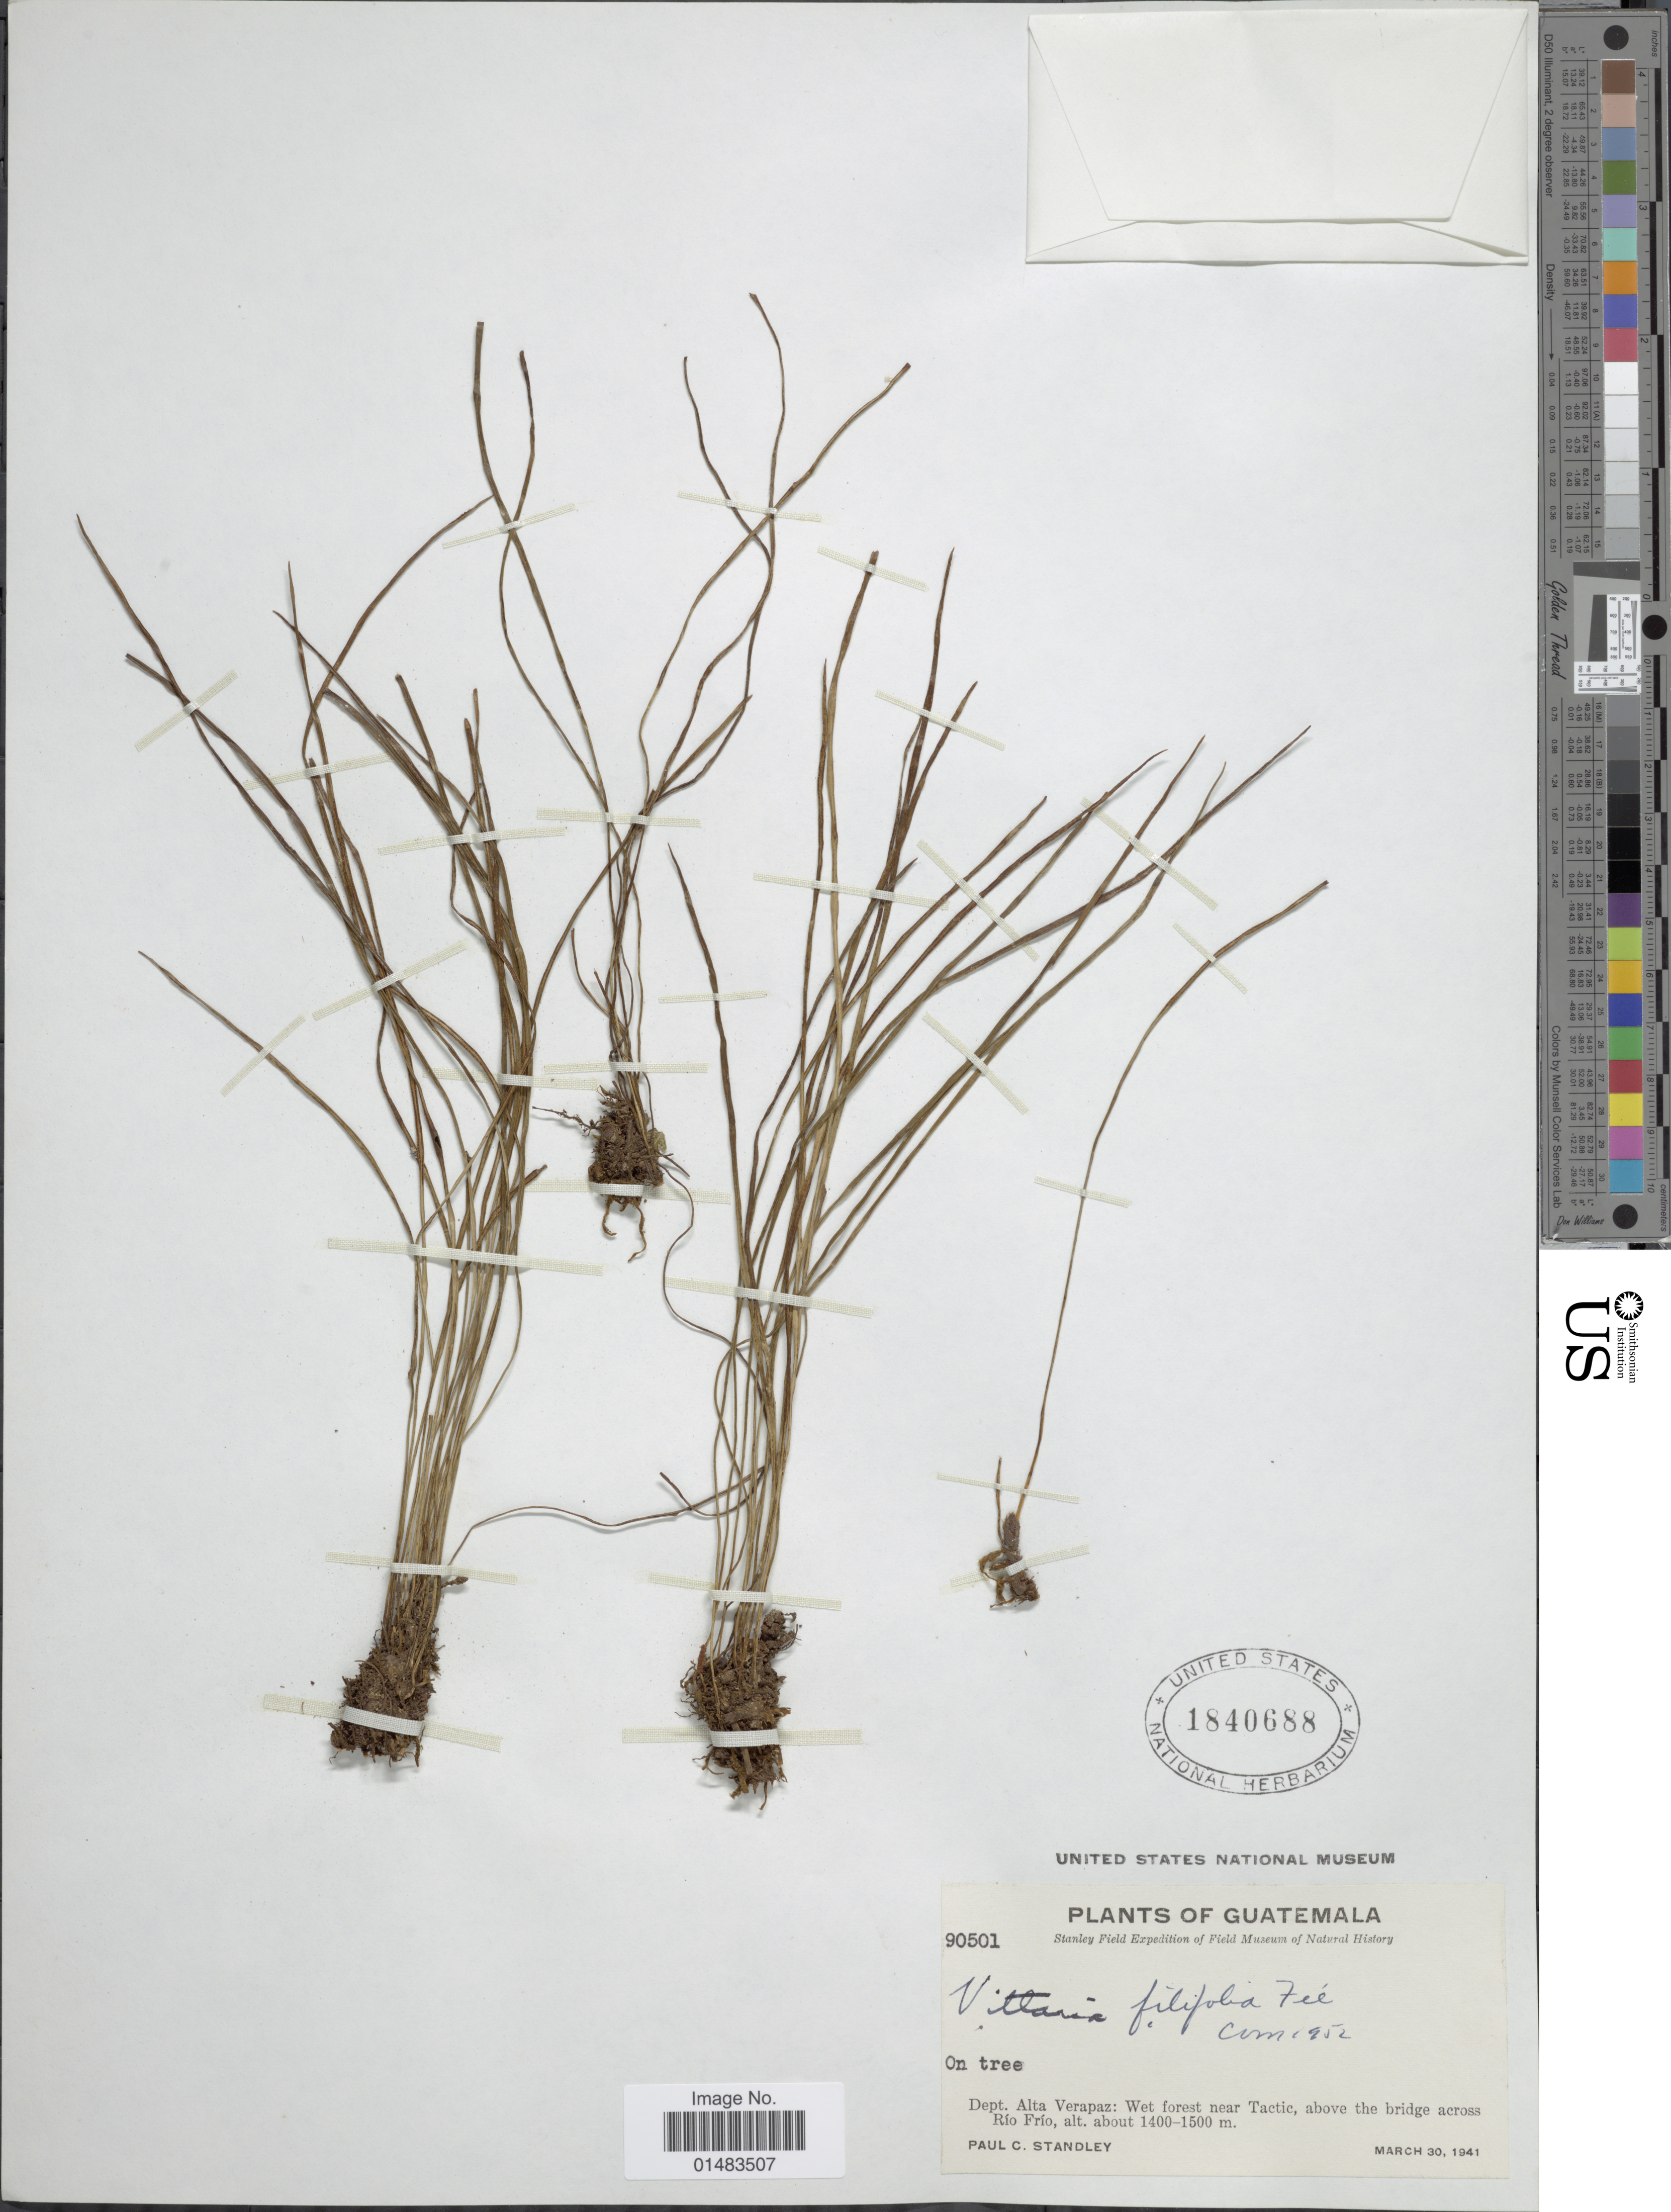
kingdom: Plantae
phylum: Tracheophyta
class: Polypodiopsida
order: Polypodiales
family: Pteridaceae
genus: Vittaria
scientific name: Vittaria graminifolia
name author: Kaulf.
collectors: P. C. Standley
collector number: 90501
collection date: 1941-03-30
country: Guatemala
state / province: Alta Verapaz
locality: Guatemala, Wet forest near Tactic, above the bridge across Rio Frio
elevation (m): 1400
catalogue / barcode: US 1840688